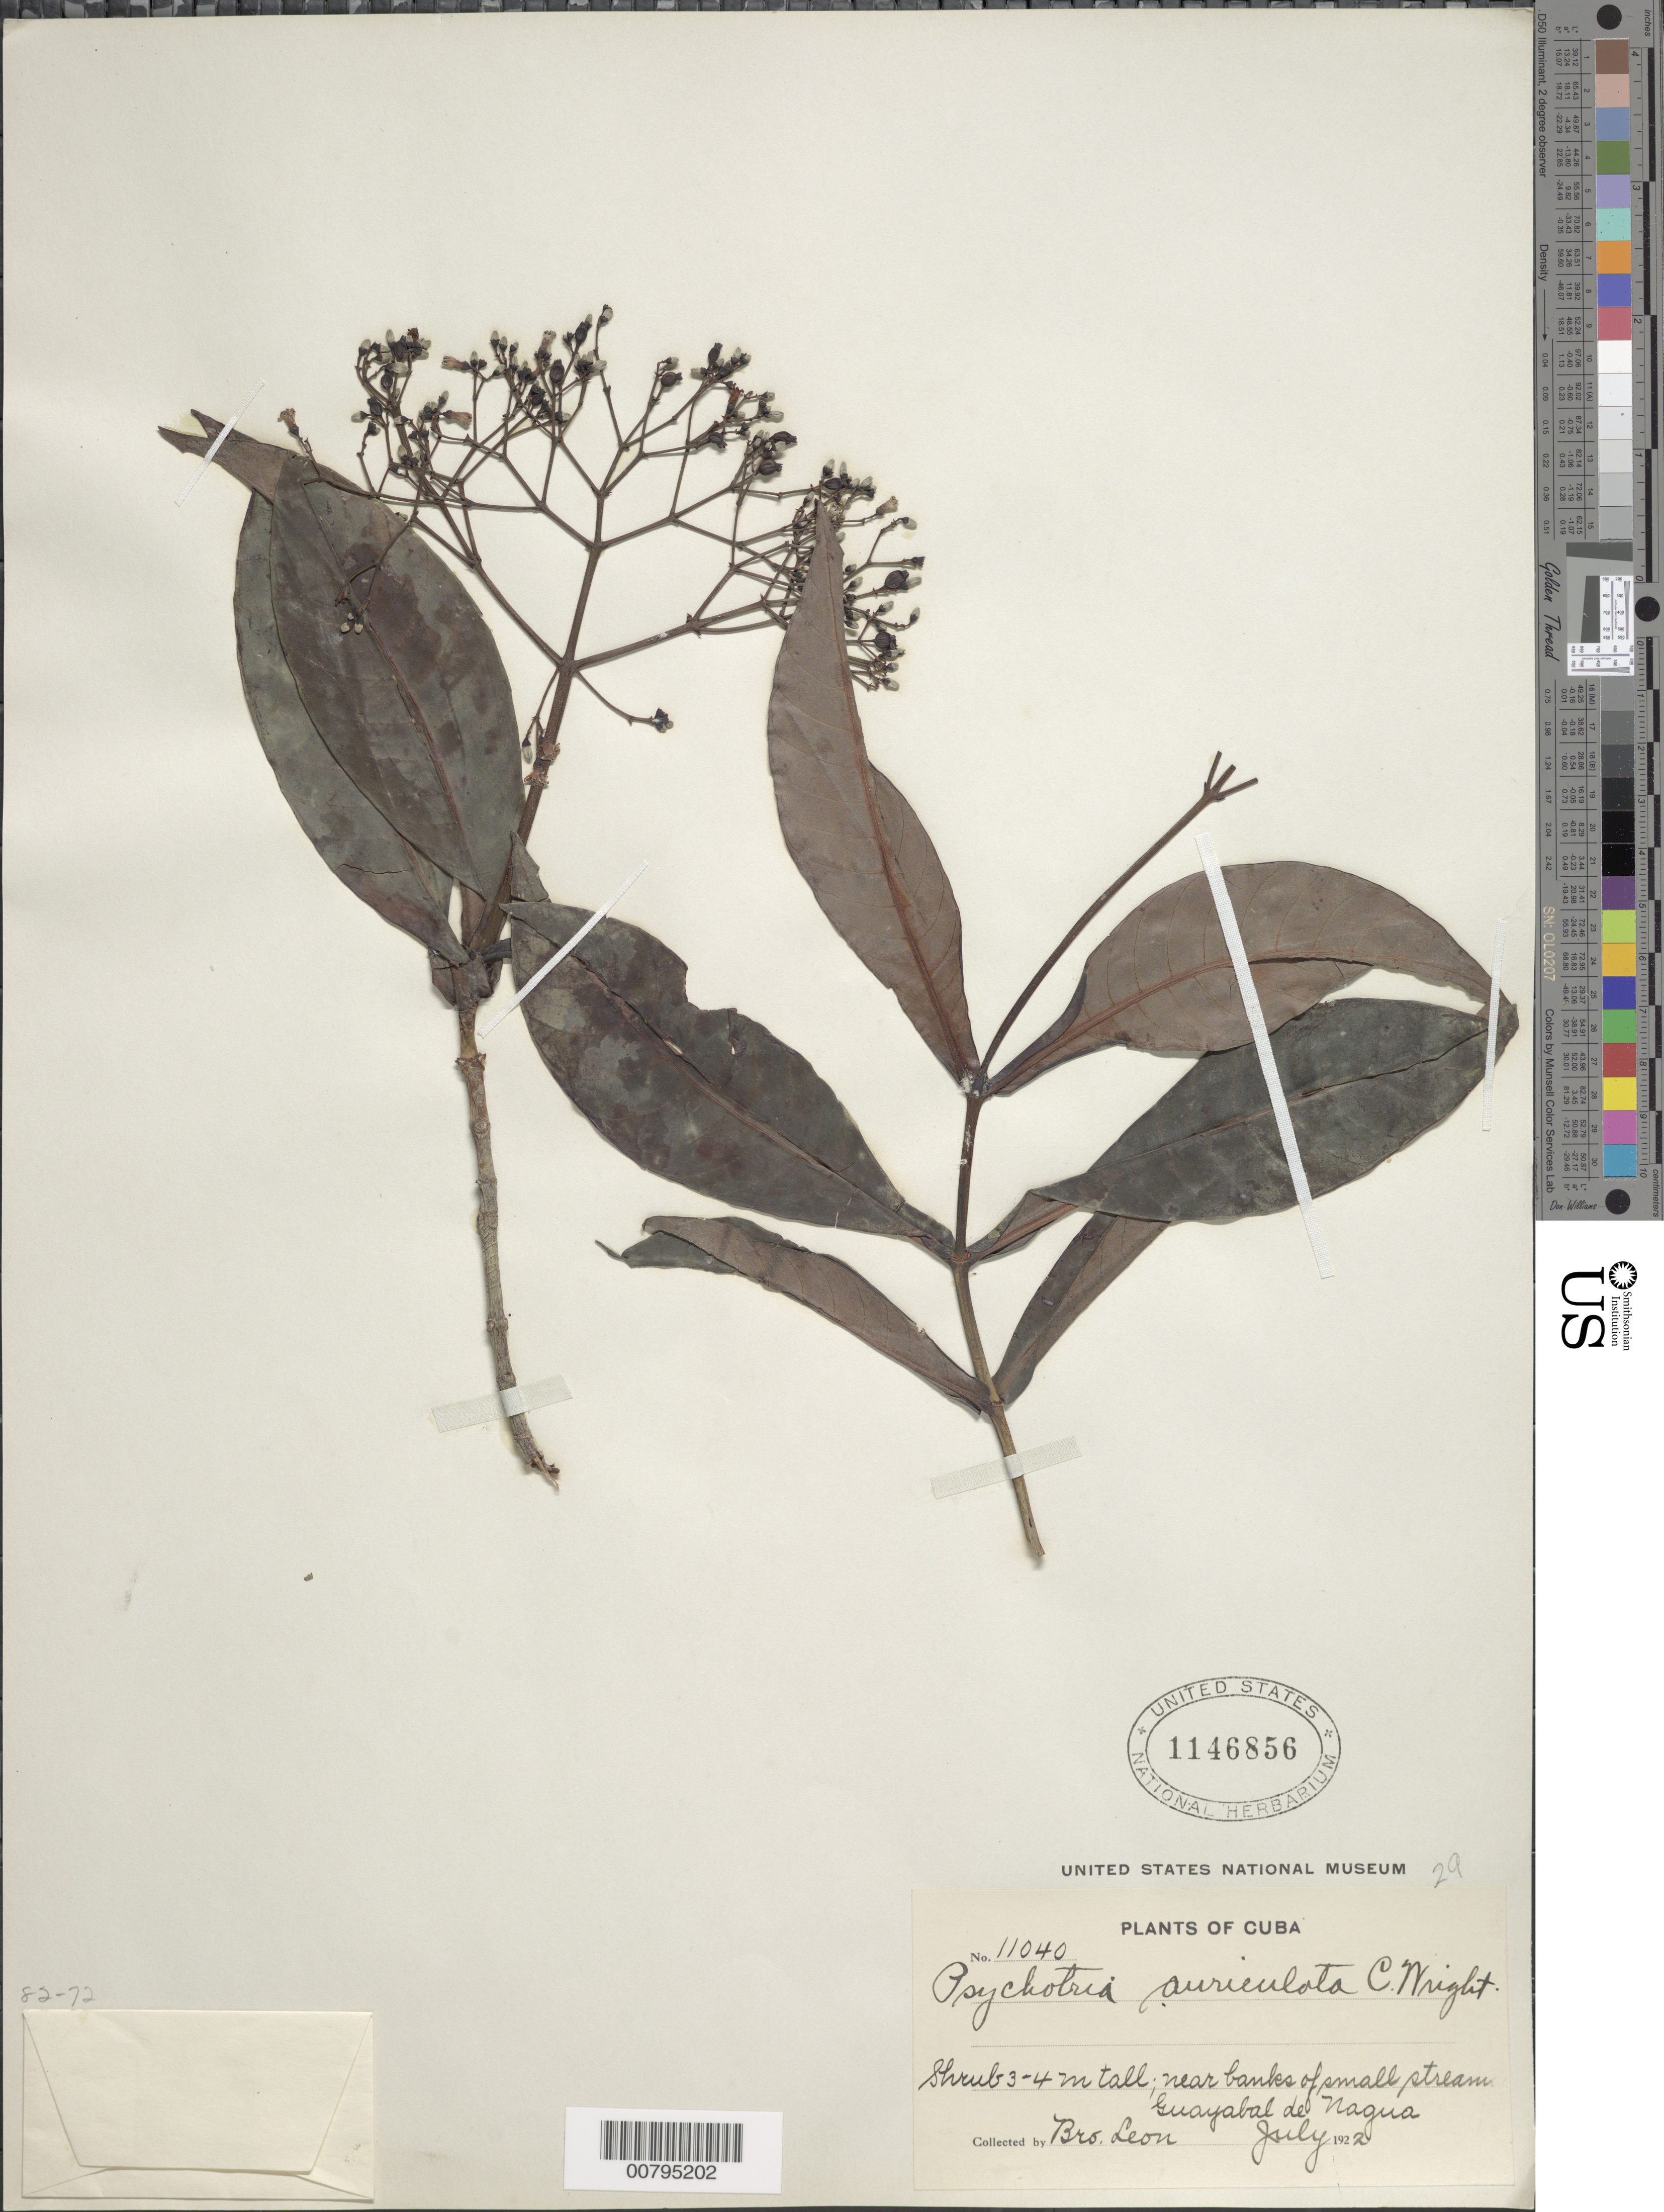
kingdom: Plantae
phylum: Tracheophyta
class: Magnoliopsida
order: Gentianales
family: Rubiaceae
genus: Psychotria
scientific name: Psychotria auriculata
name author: C. Wright ex Griseb.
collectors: Bro. León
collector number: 11040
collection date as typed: Jul 1922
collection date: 1922-07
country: Cuba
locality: Guayabal de Nagua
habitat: Near banks of small stream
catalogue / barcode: US 1146856